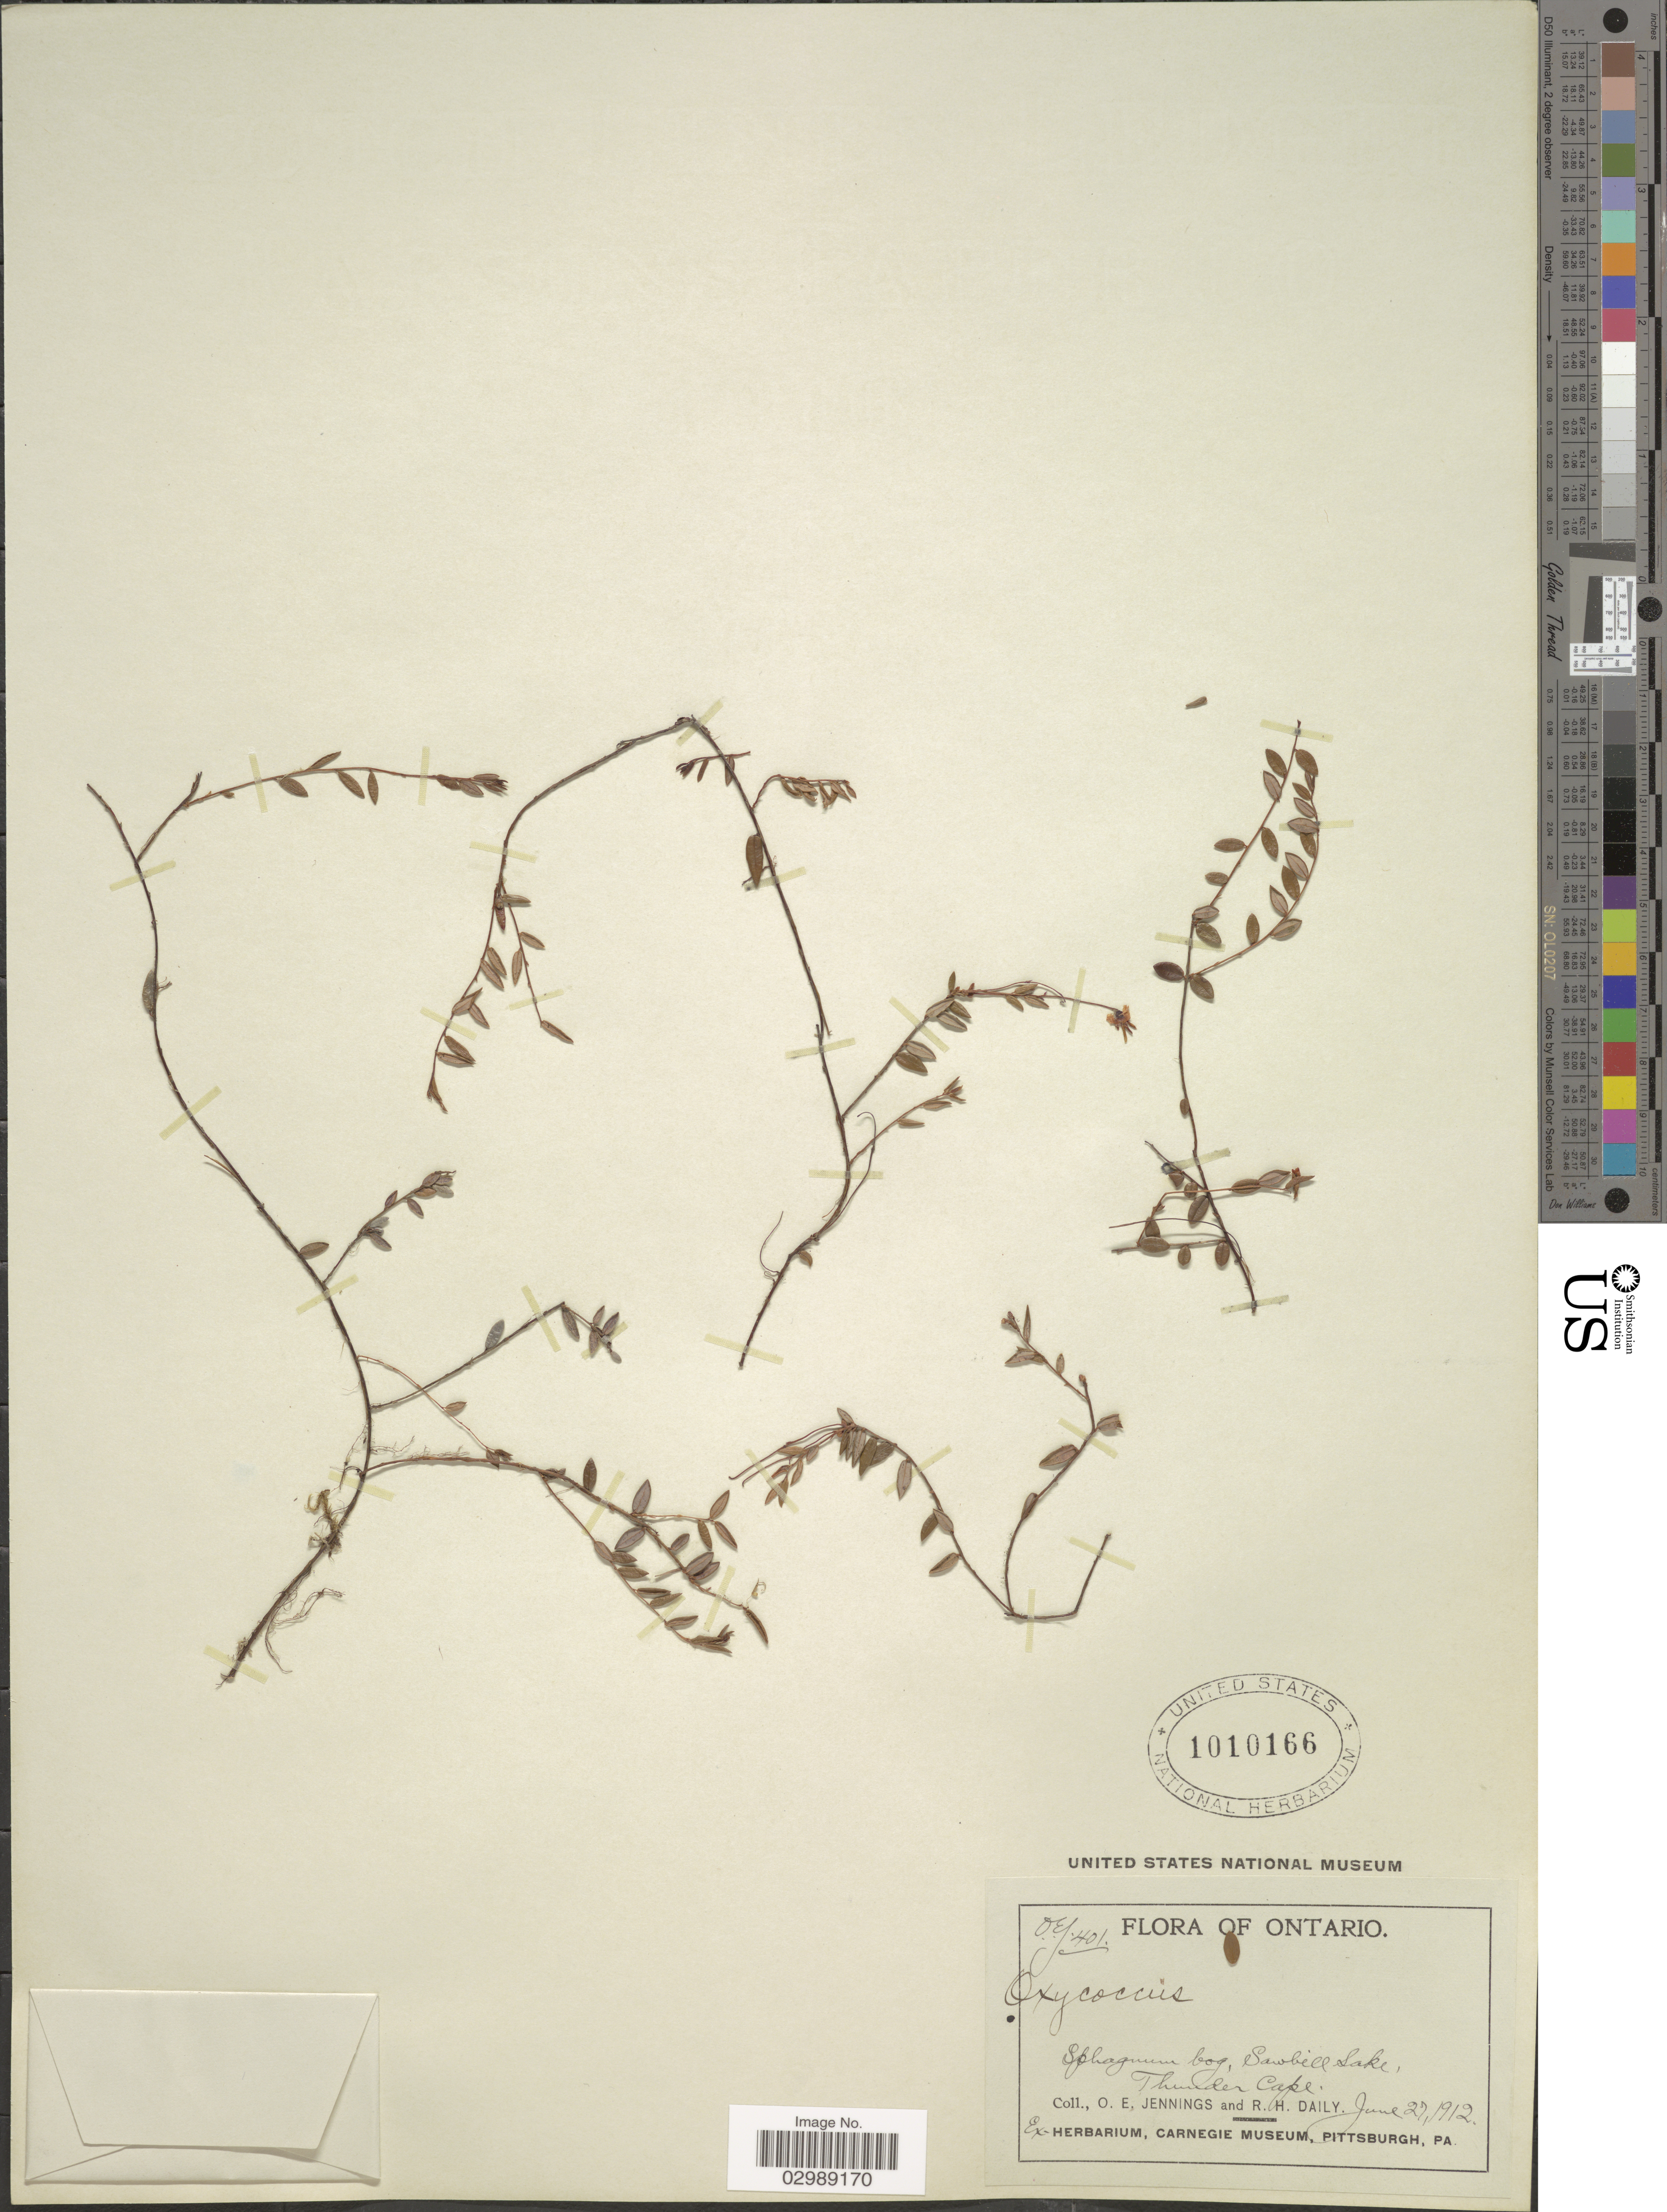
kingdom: Plantae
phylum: Tracheophyta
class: Magnoliopsida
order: Ericales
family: Ericaceae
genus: Vaccinium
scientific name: Vaccinium oxycoccos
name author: L.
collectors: O. E. Jennings & R. Daily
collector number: OEJ 401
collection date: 1912-06-27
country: Canada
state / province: Ontario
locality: Sphagnum bog, Sawbill Lake, Thunder Cape.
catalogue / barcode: US 1010166